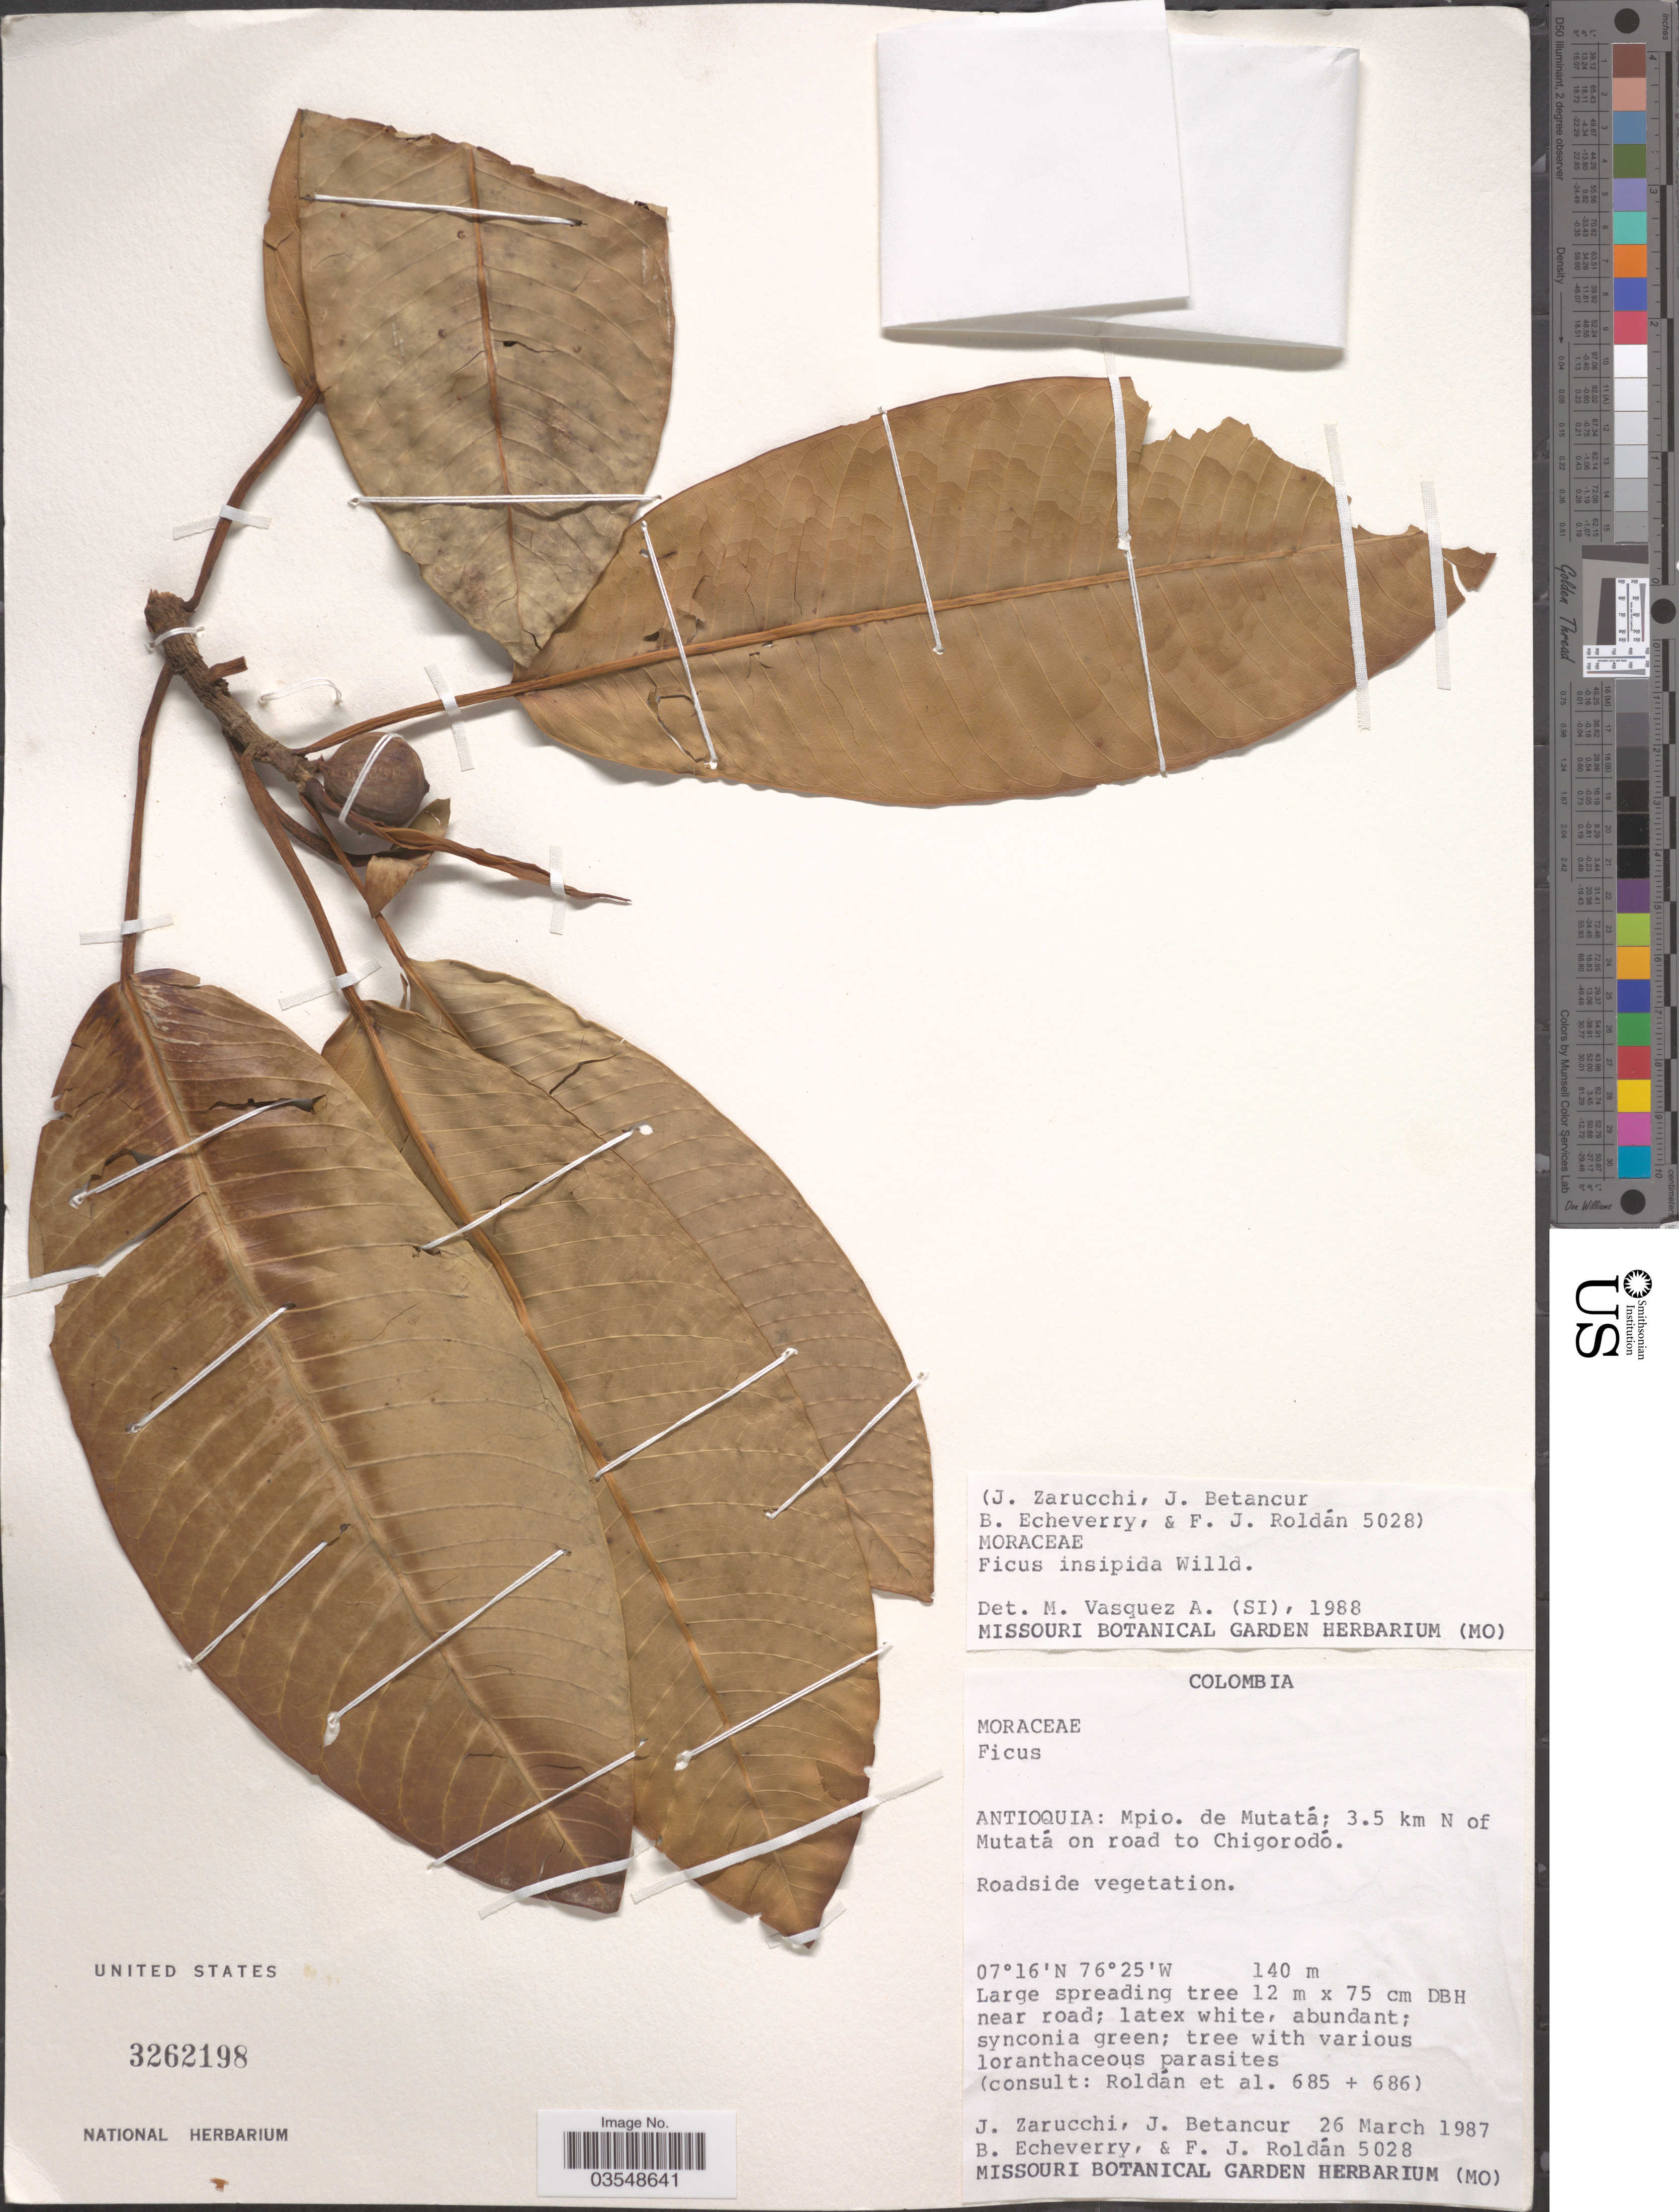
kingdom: Plantae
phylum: Tracheophyta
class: Magnoliopsida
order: Rosales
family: Moraceae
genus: Ficus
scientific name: Ficus glabrata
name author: Kunth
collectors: J. L. Zarucchi, J. Betancur, B. Echeverry & F. J. Roldán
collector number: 5028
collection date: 1987-03-26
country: Colombia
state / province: Antioquia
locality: Mpio. de Matatá; 3.5 km N of Mutatá on road to Chigorodó.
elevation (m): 140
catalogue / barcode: US 3262198